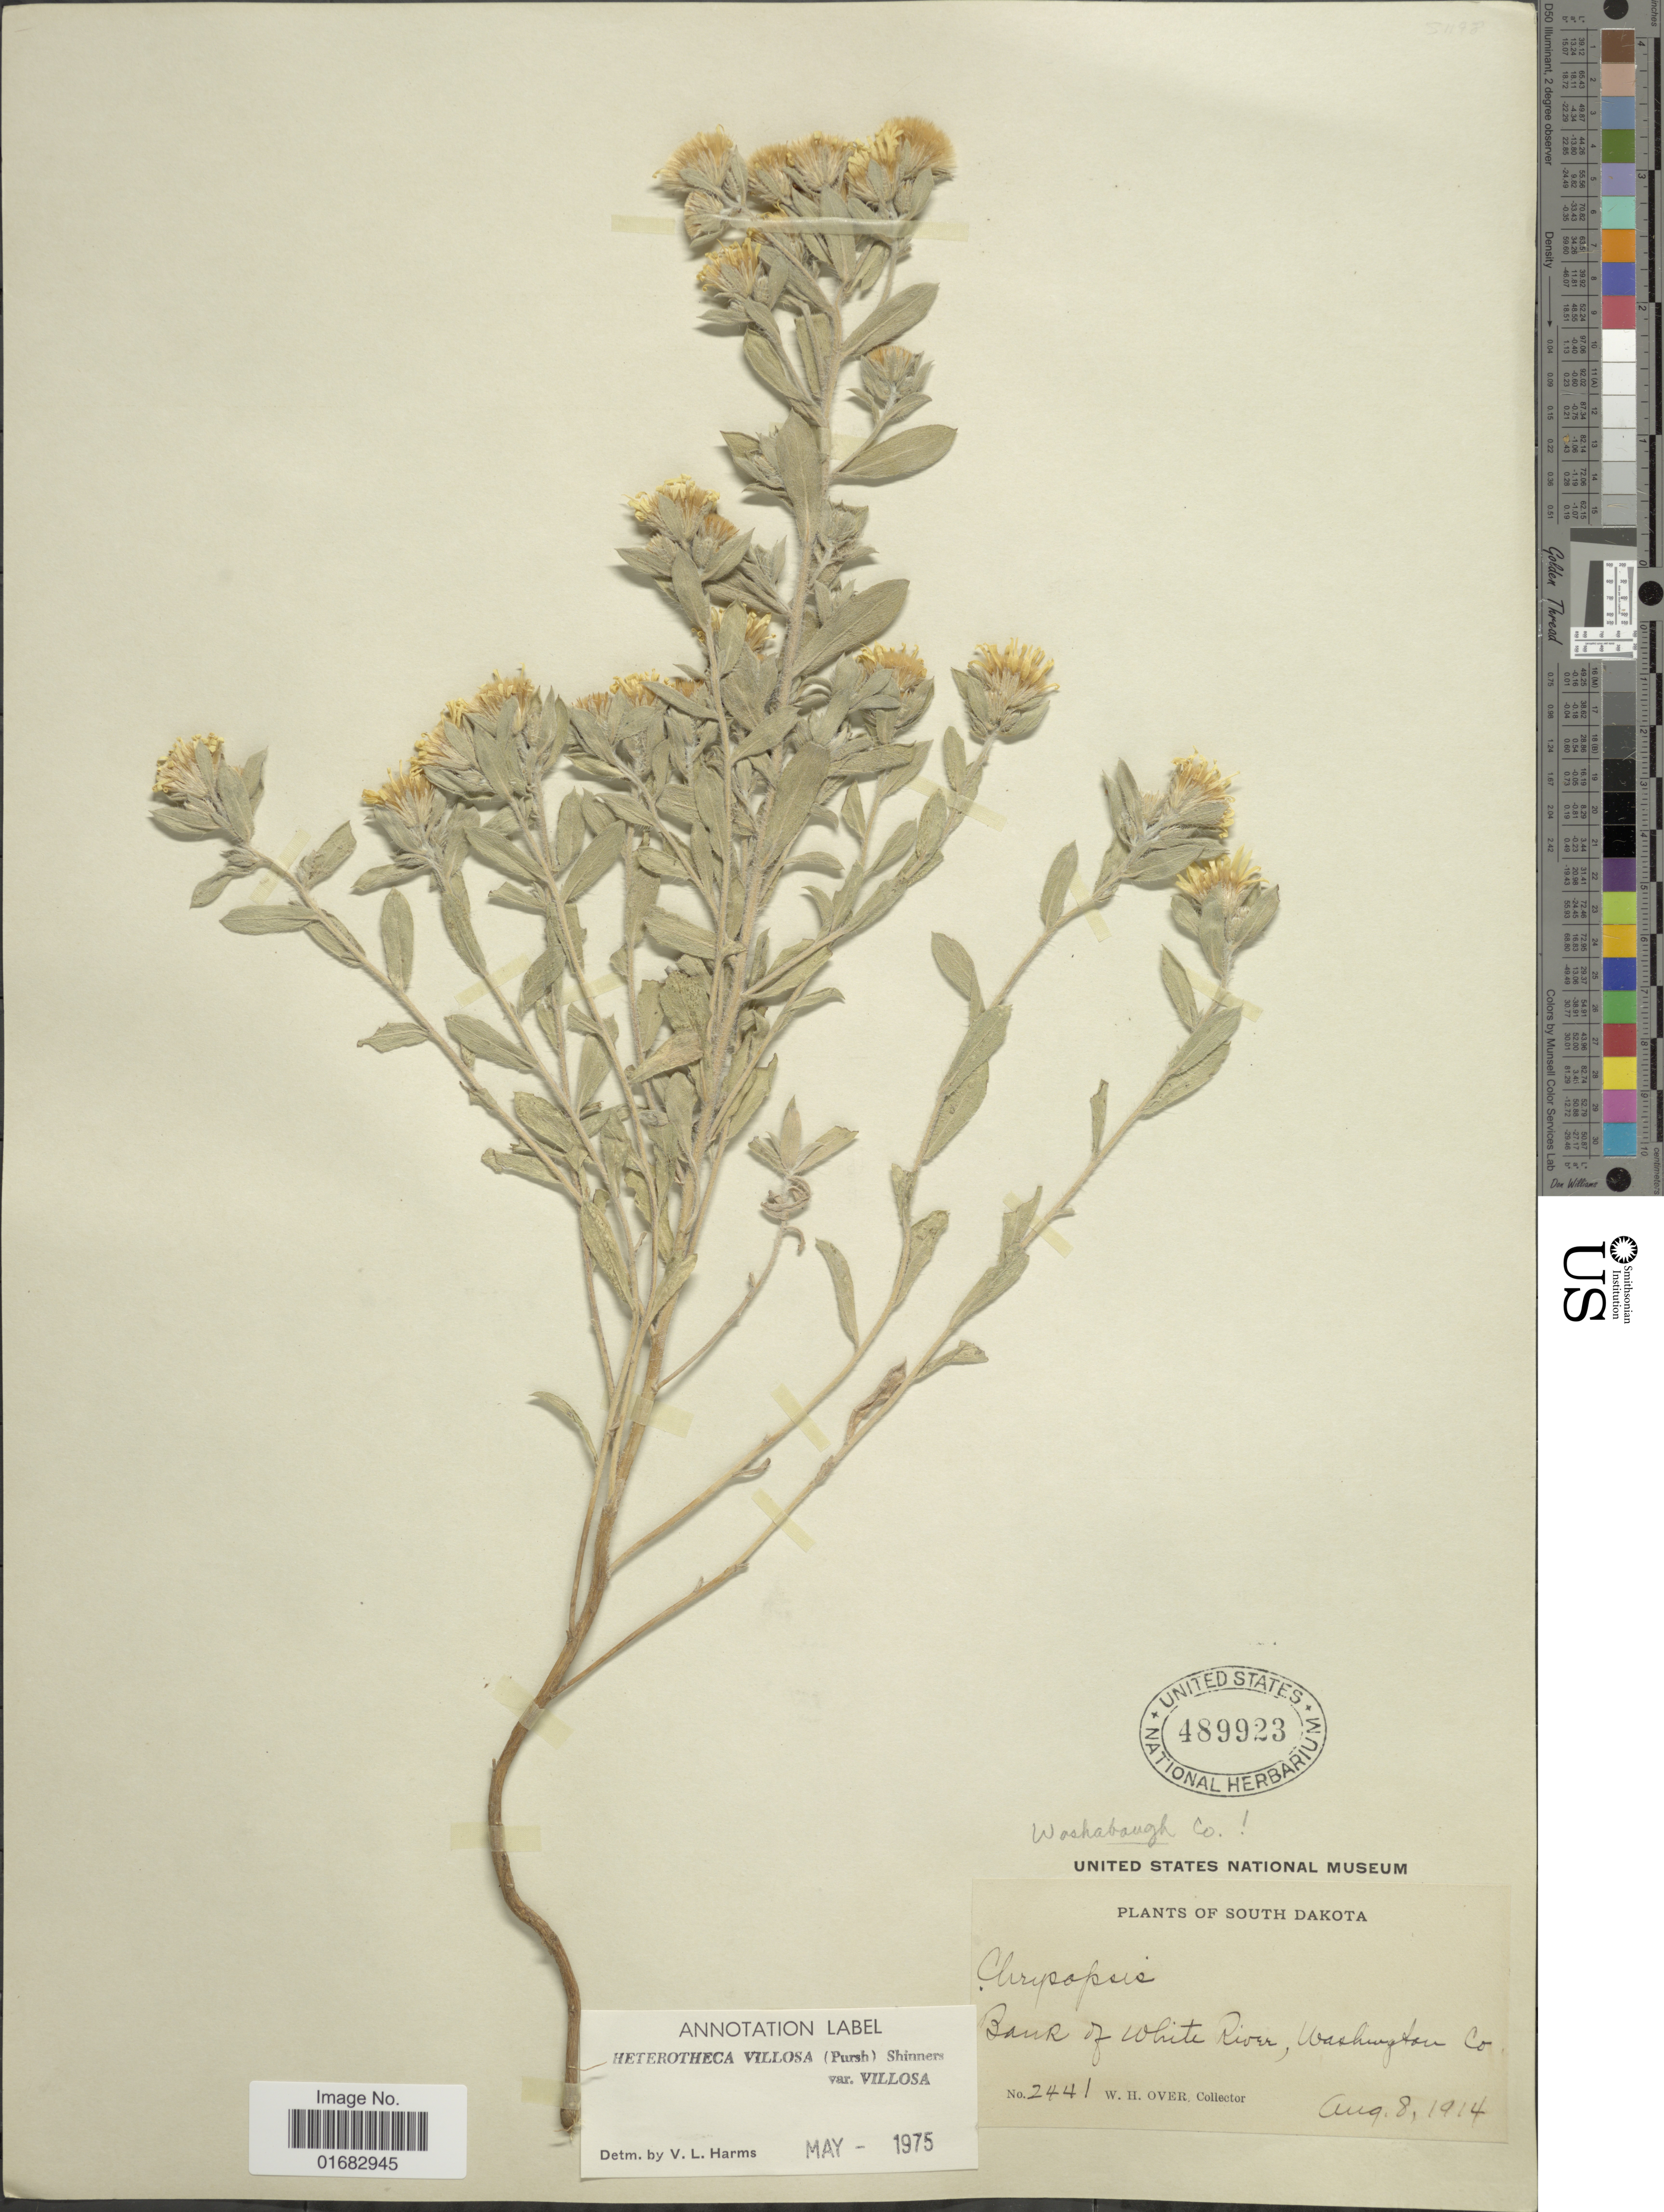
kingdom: Plantae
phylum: Tracheophyta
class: Magnoliopsida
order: Asterales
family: Asteraceae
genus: Heterotheca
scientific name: Heterotheca villosa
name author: (Pursh) Shinners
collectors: W. Hoover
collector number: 2441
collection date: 1914-08-08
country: United States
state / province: South Dakota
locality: Bank of White River, Washington Co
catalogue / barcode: US 489923